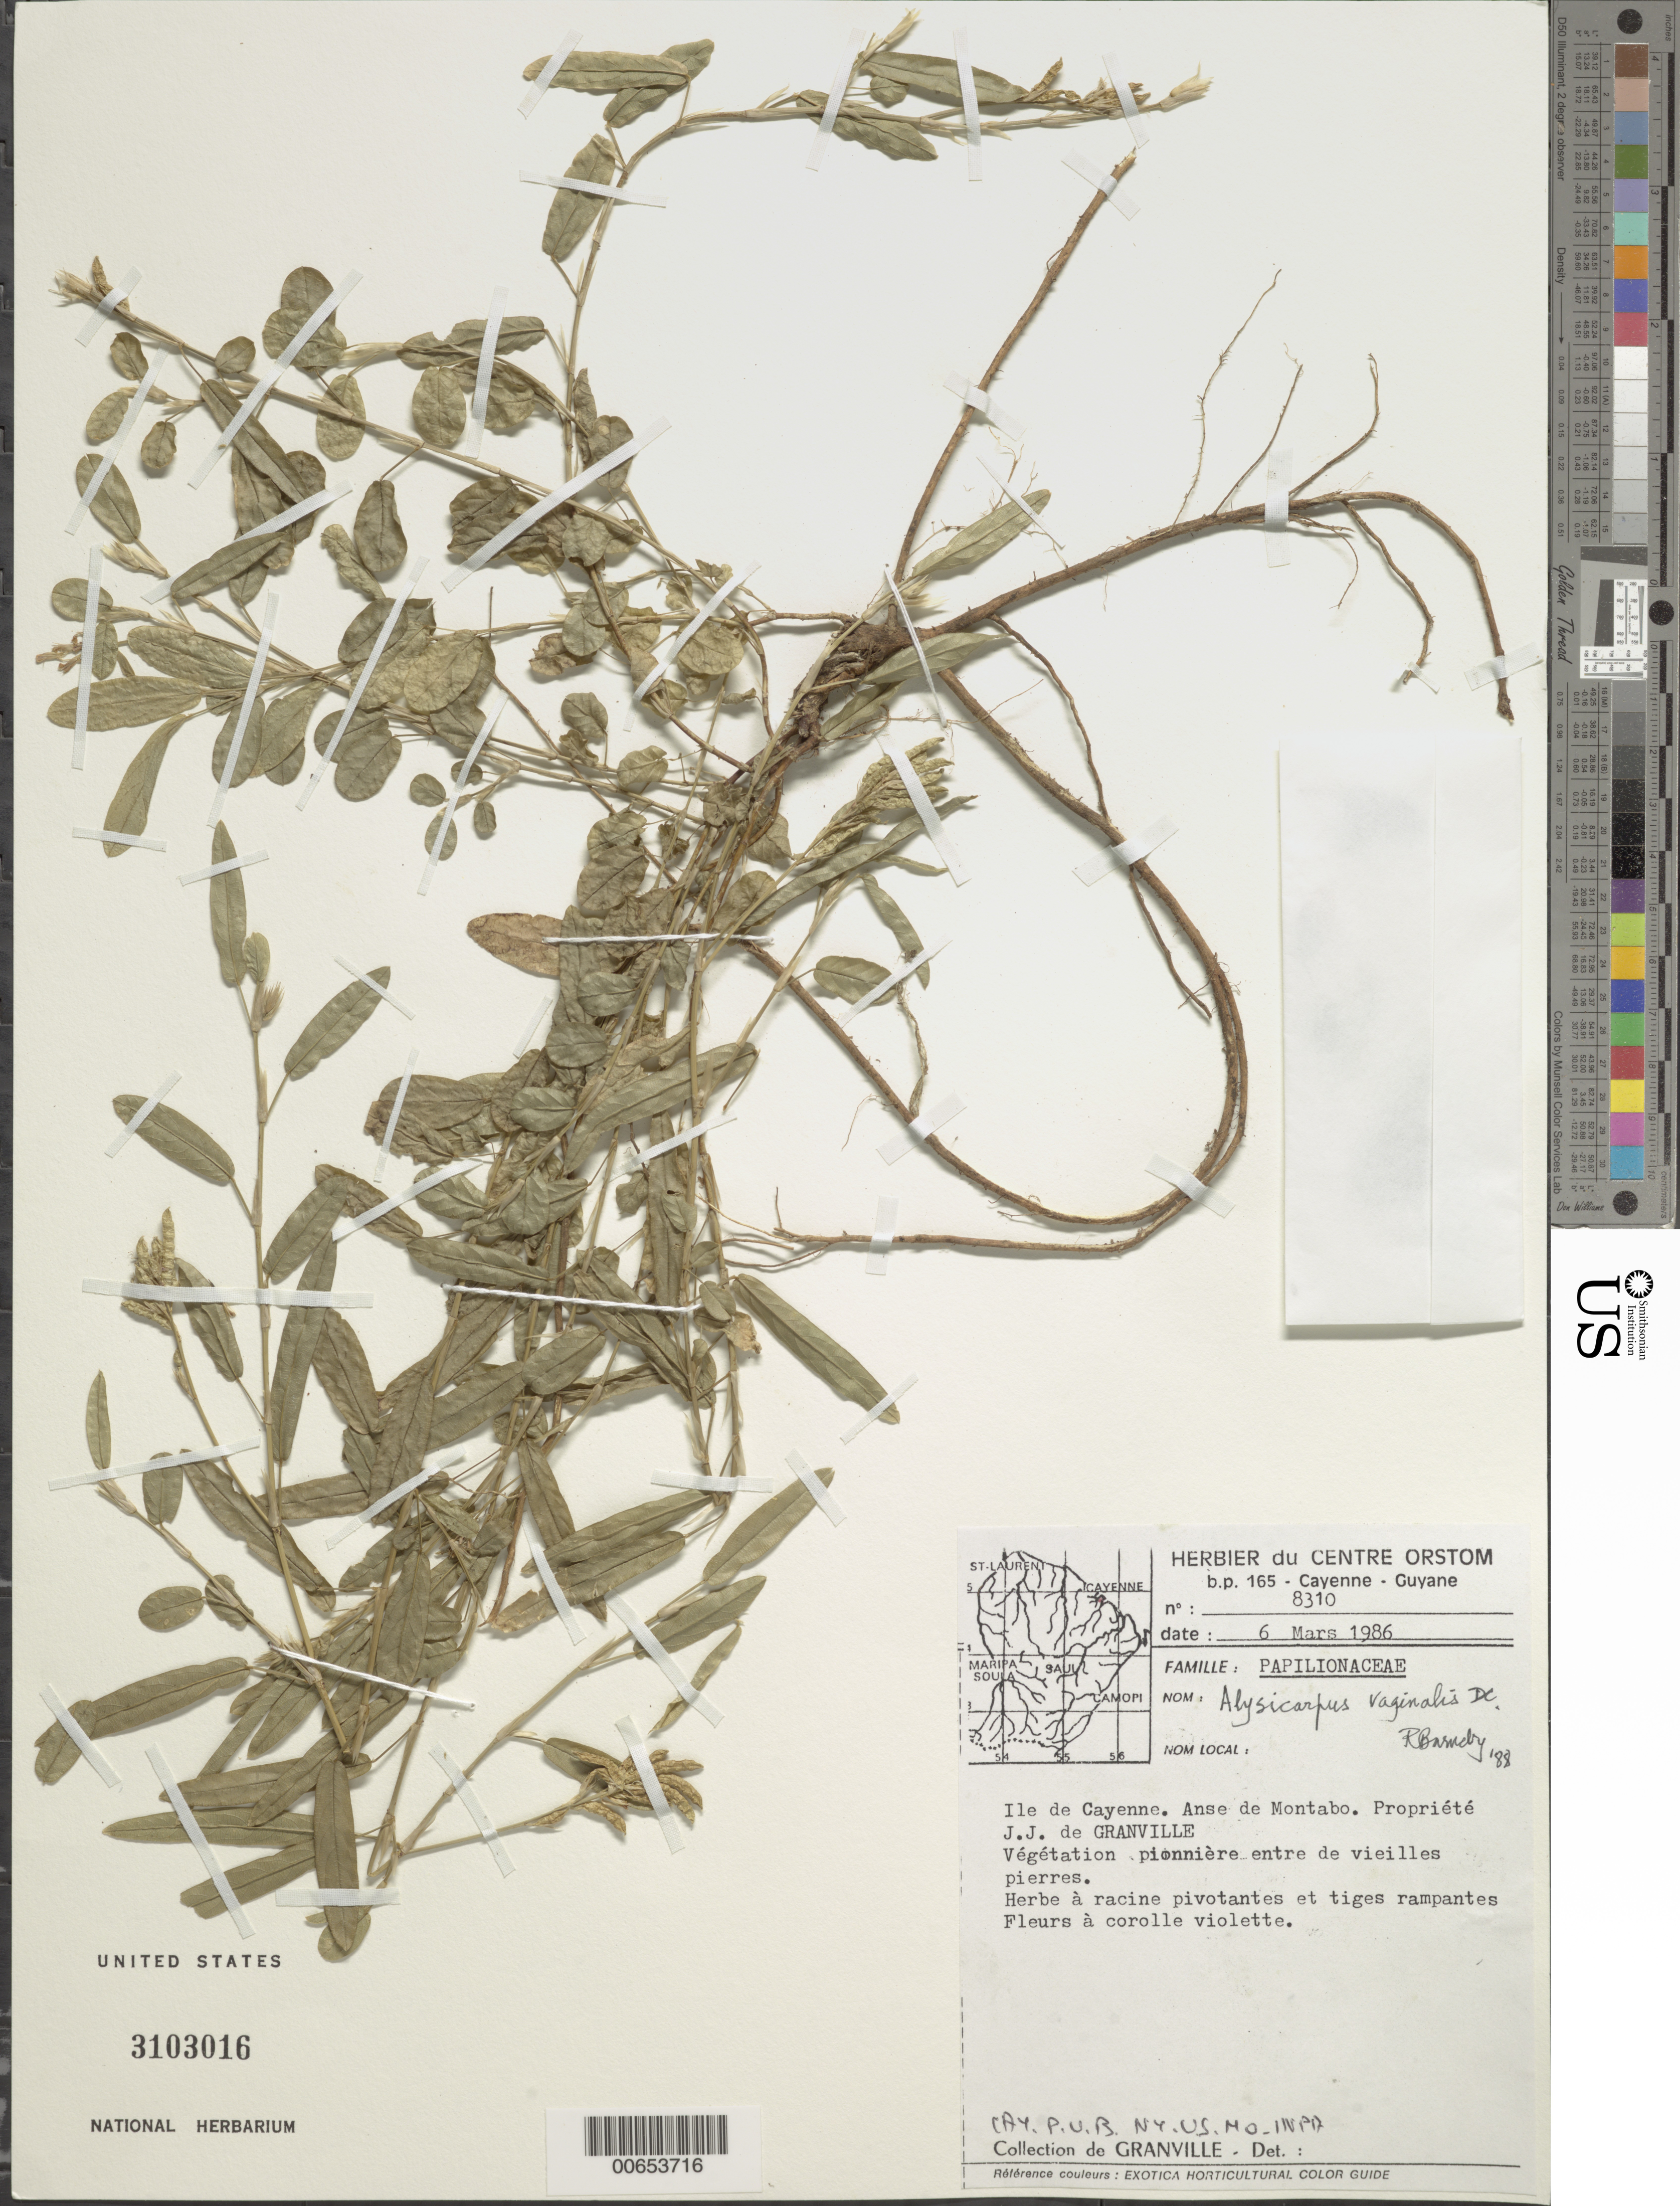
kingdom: Plantae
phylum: Tracheophyta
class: Magnoliopsida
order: Fabales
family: Fabaceae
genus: Alysicarpus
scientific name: Alysicarpus vaginalis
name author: (L.) DC.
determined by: Barneby, Rupert C., (NY)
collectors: J.-J. de Granville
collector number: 8310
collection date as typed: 6-Mar-86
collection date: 1986-03-06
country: French Guiana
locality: Ile de Cayenne, Anse de Montabo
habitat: Végétation pionnière entre de vieilles pierres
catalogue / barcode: US 3103016